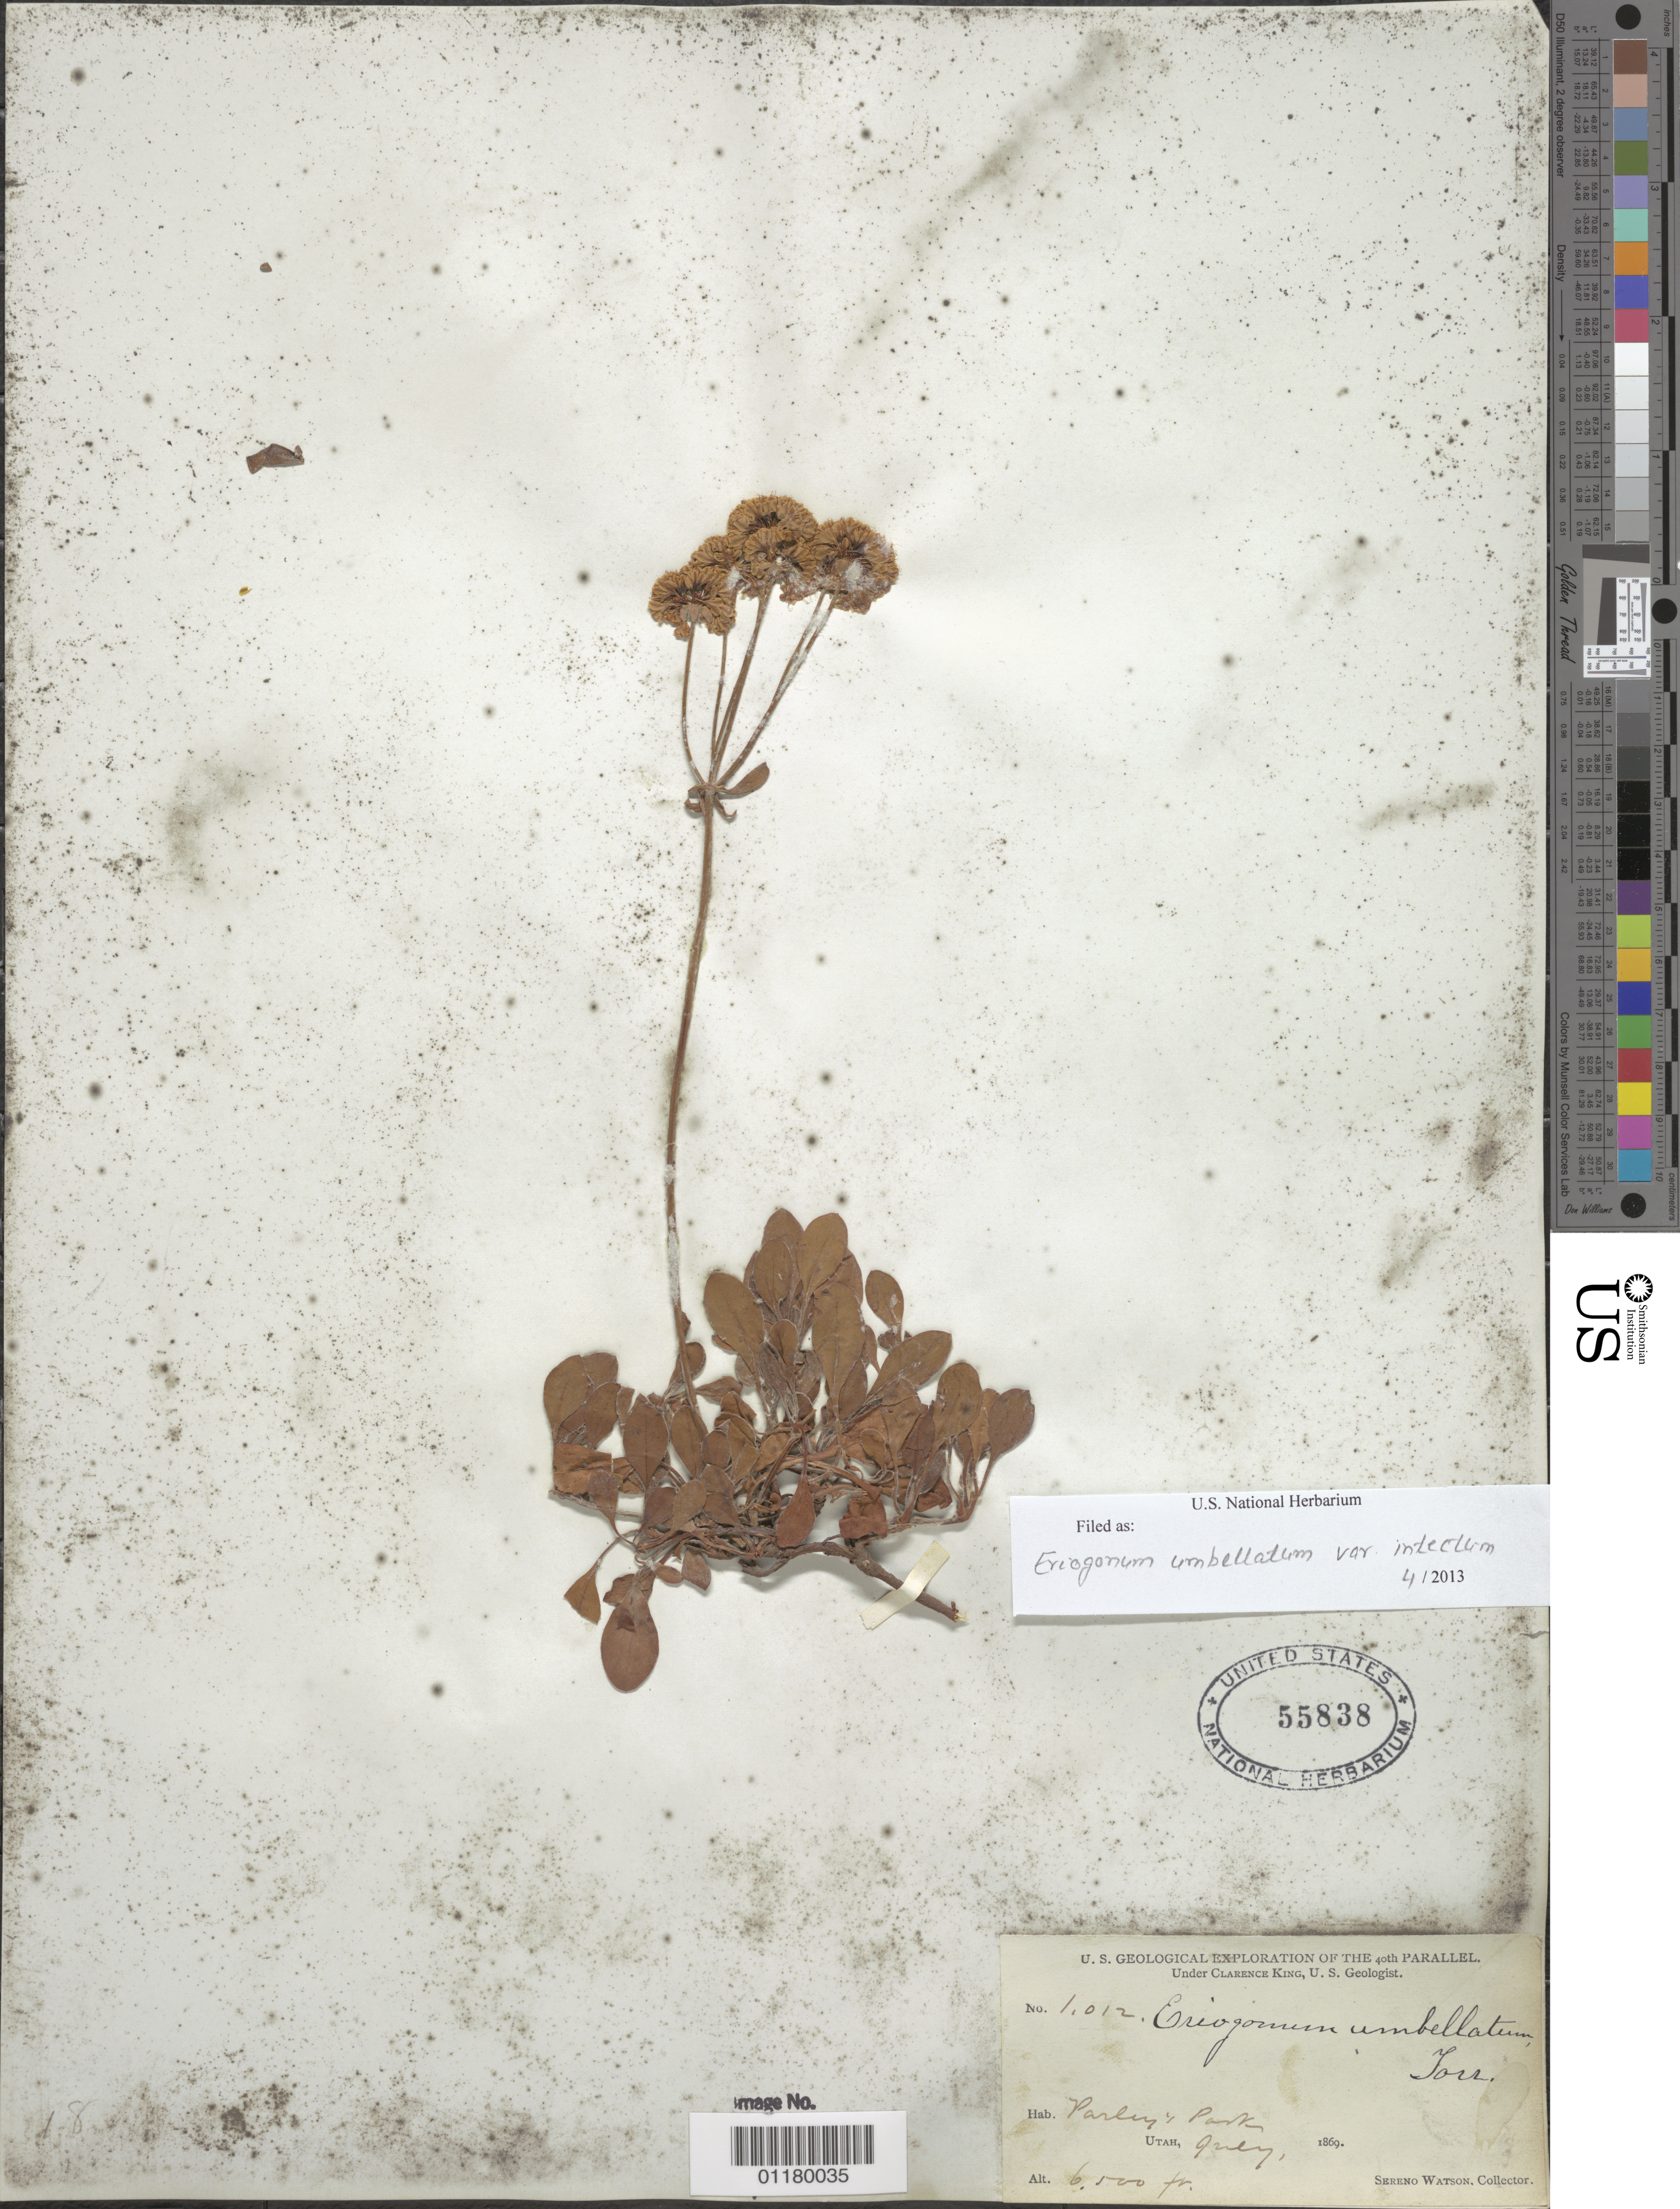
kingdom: Plantae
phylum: Tracheophyta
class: Magnoliopsida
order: Caryophyllales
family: Polygonaceae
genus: Eriogonum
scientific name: Eriogonum umbellatum var. intectum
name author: A. Nelson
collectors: S. Watson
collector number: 1012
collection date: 1869-07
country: United States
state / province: Utah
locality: Parley's Park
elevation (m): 1981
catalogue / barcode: US 55838